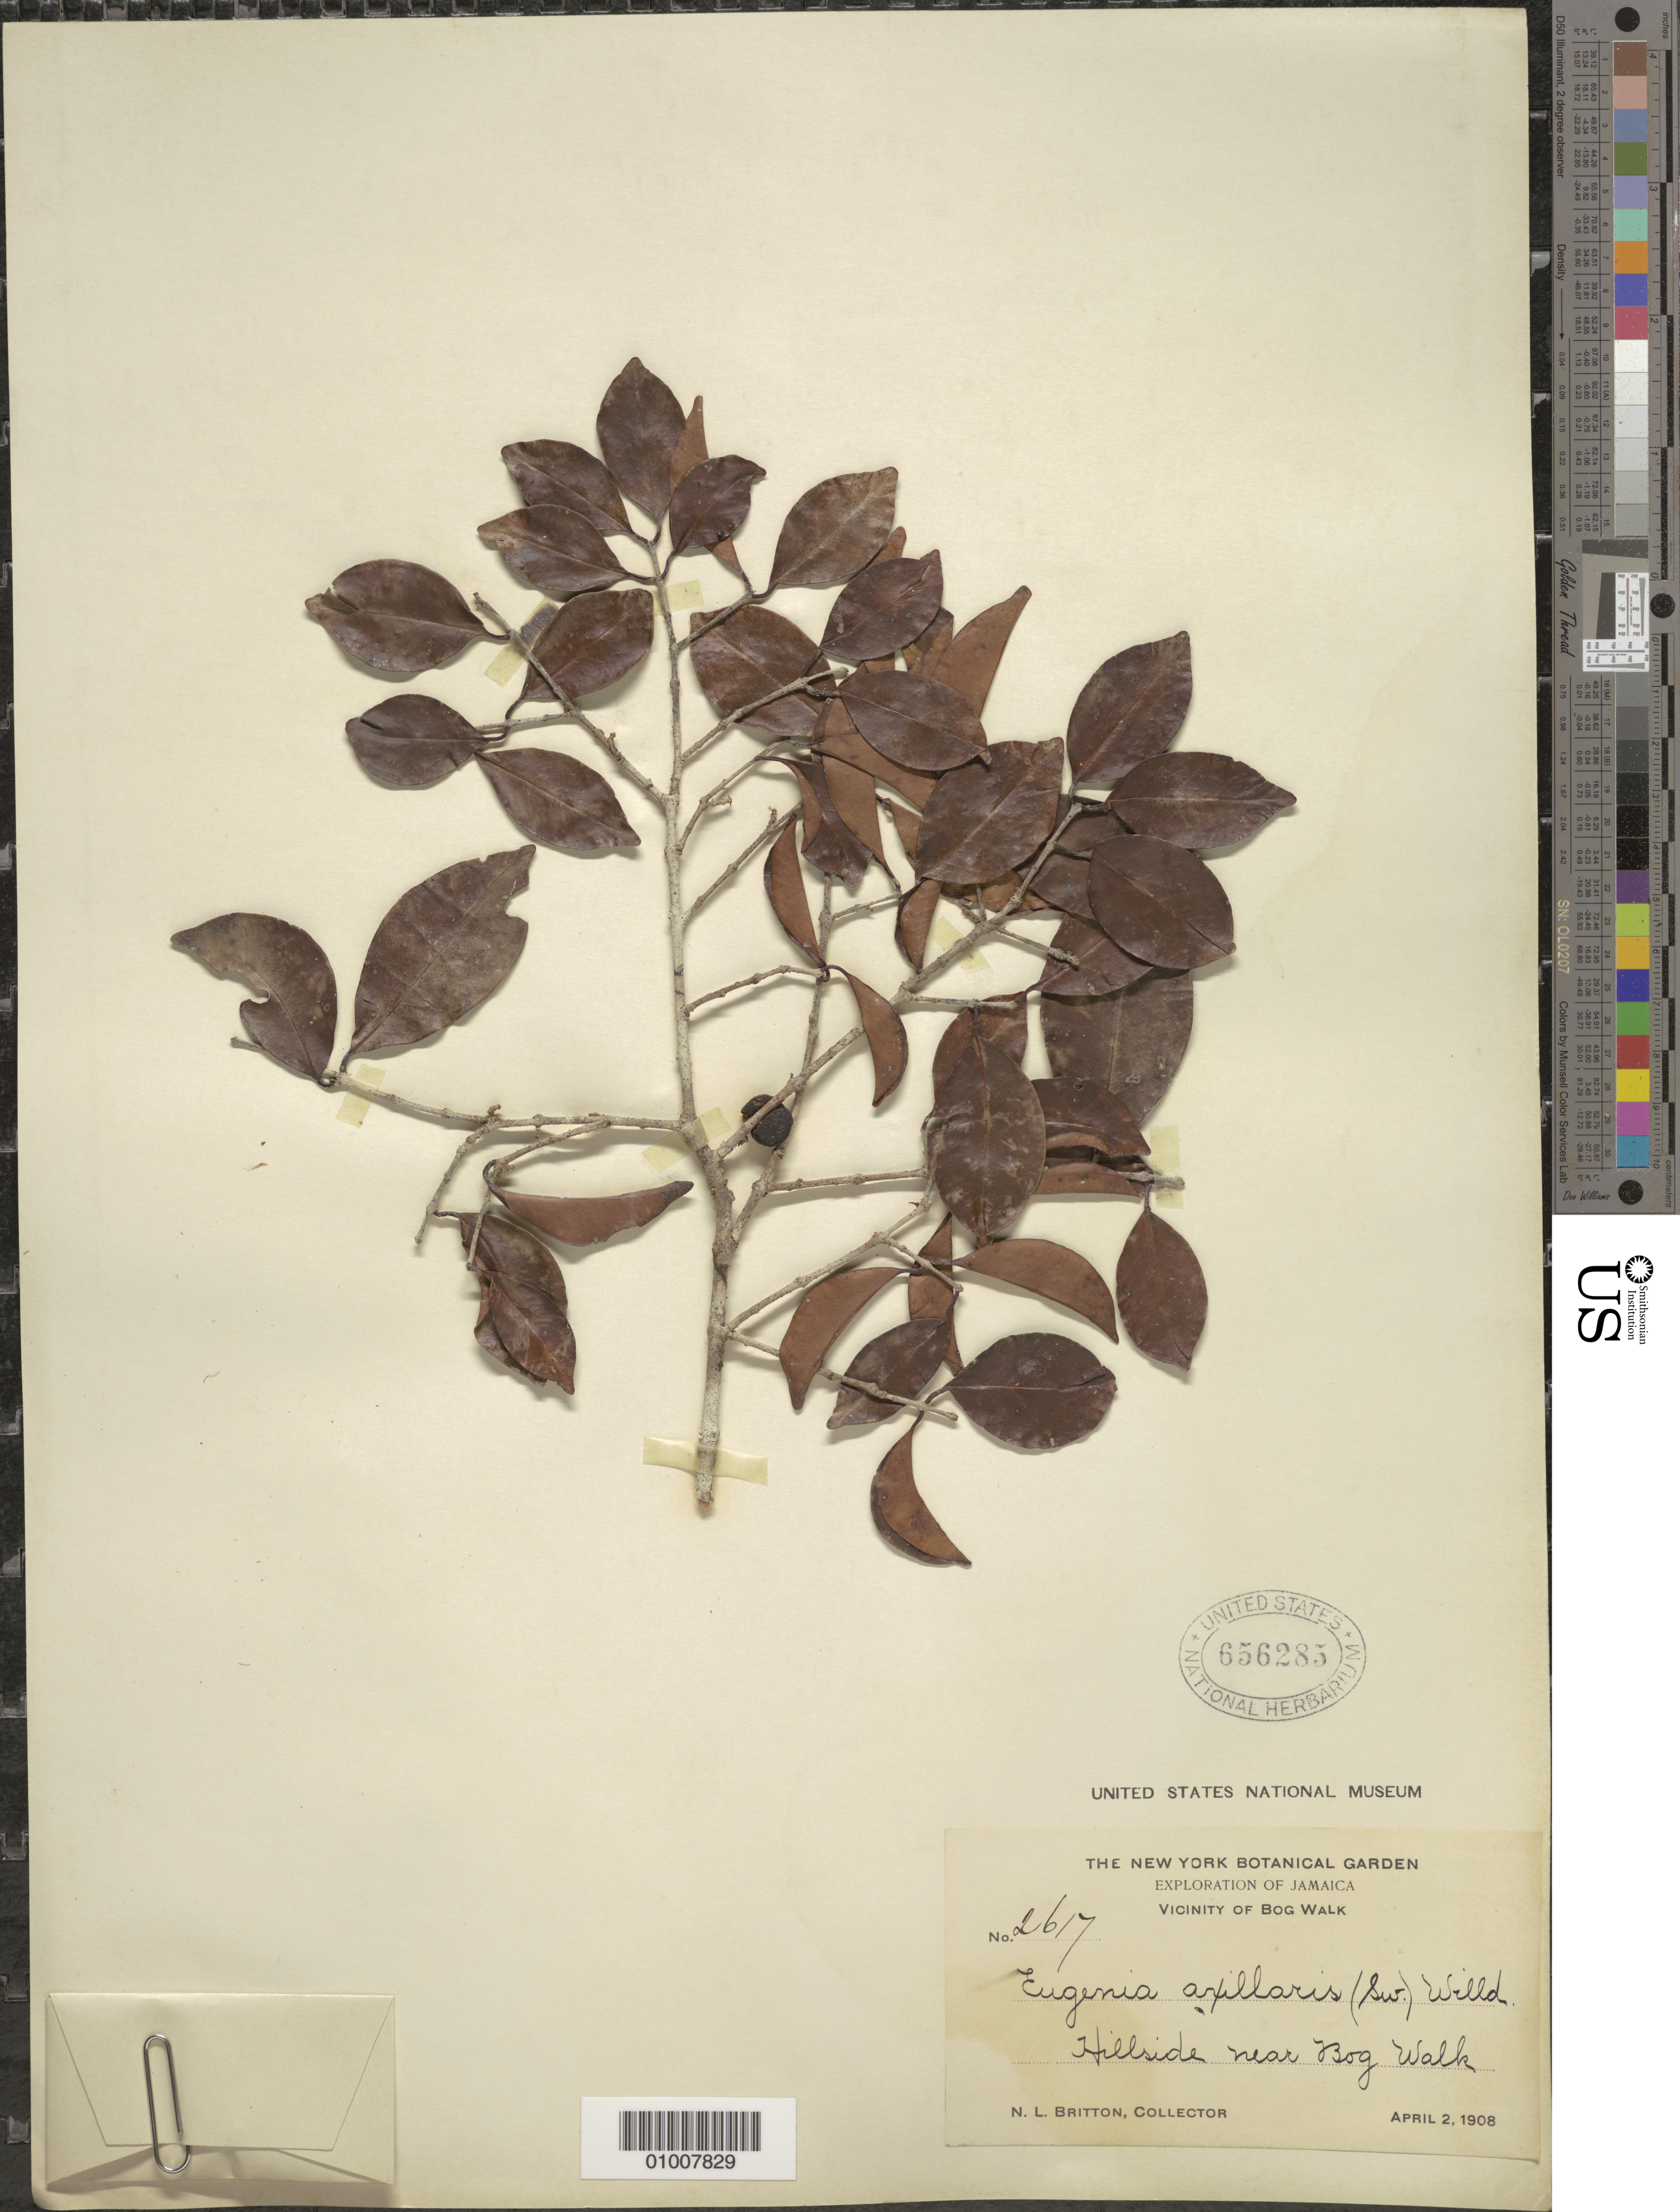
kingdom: Plantae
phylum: Tracheophyta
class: Magnoliopsida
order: Myrtales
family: Myrtaceae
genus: Eugenia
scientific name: Eugenia axillaris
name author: (Sw.) Willd.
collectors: N. Britton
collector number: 2617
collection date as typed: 02 Apr 1908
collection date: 1908-04-02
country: Jamaica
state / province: Saint Catherine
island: Jamaica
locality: Hillside near Bog Walk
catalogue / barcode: US 656285